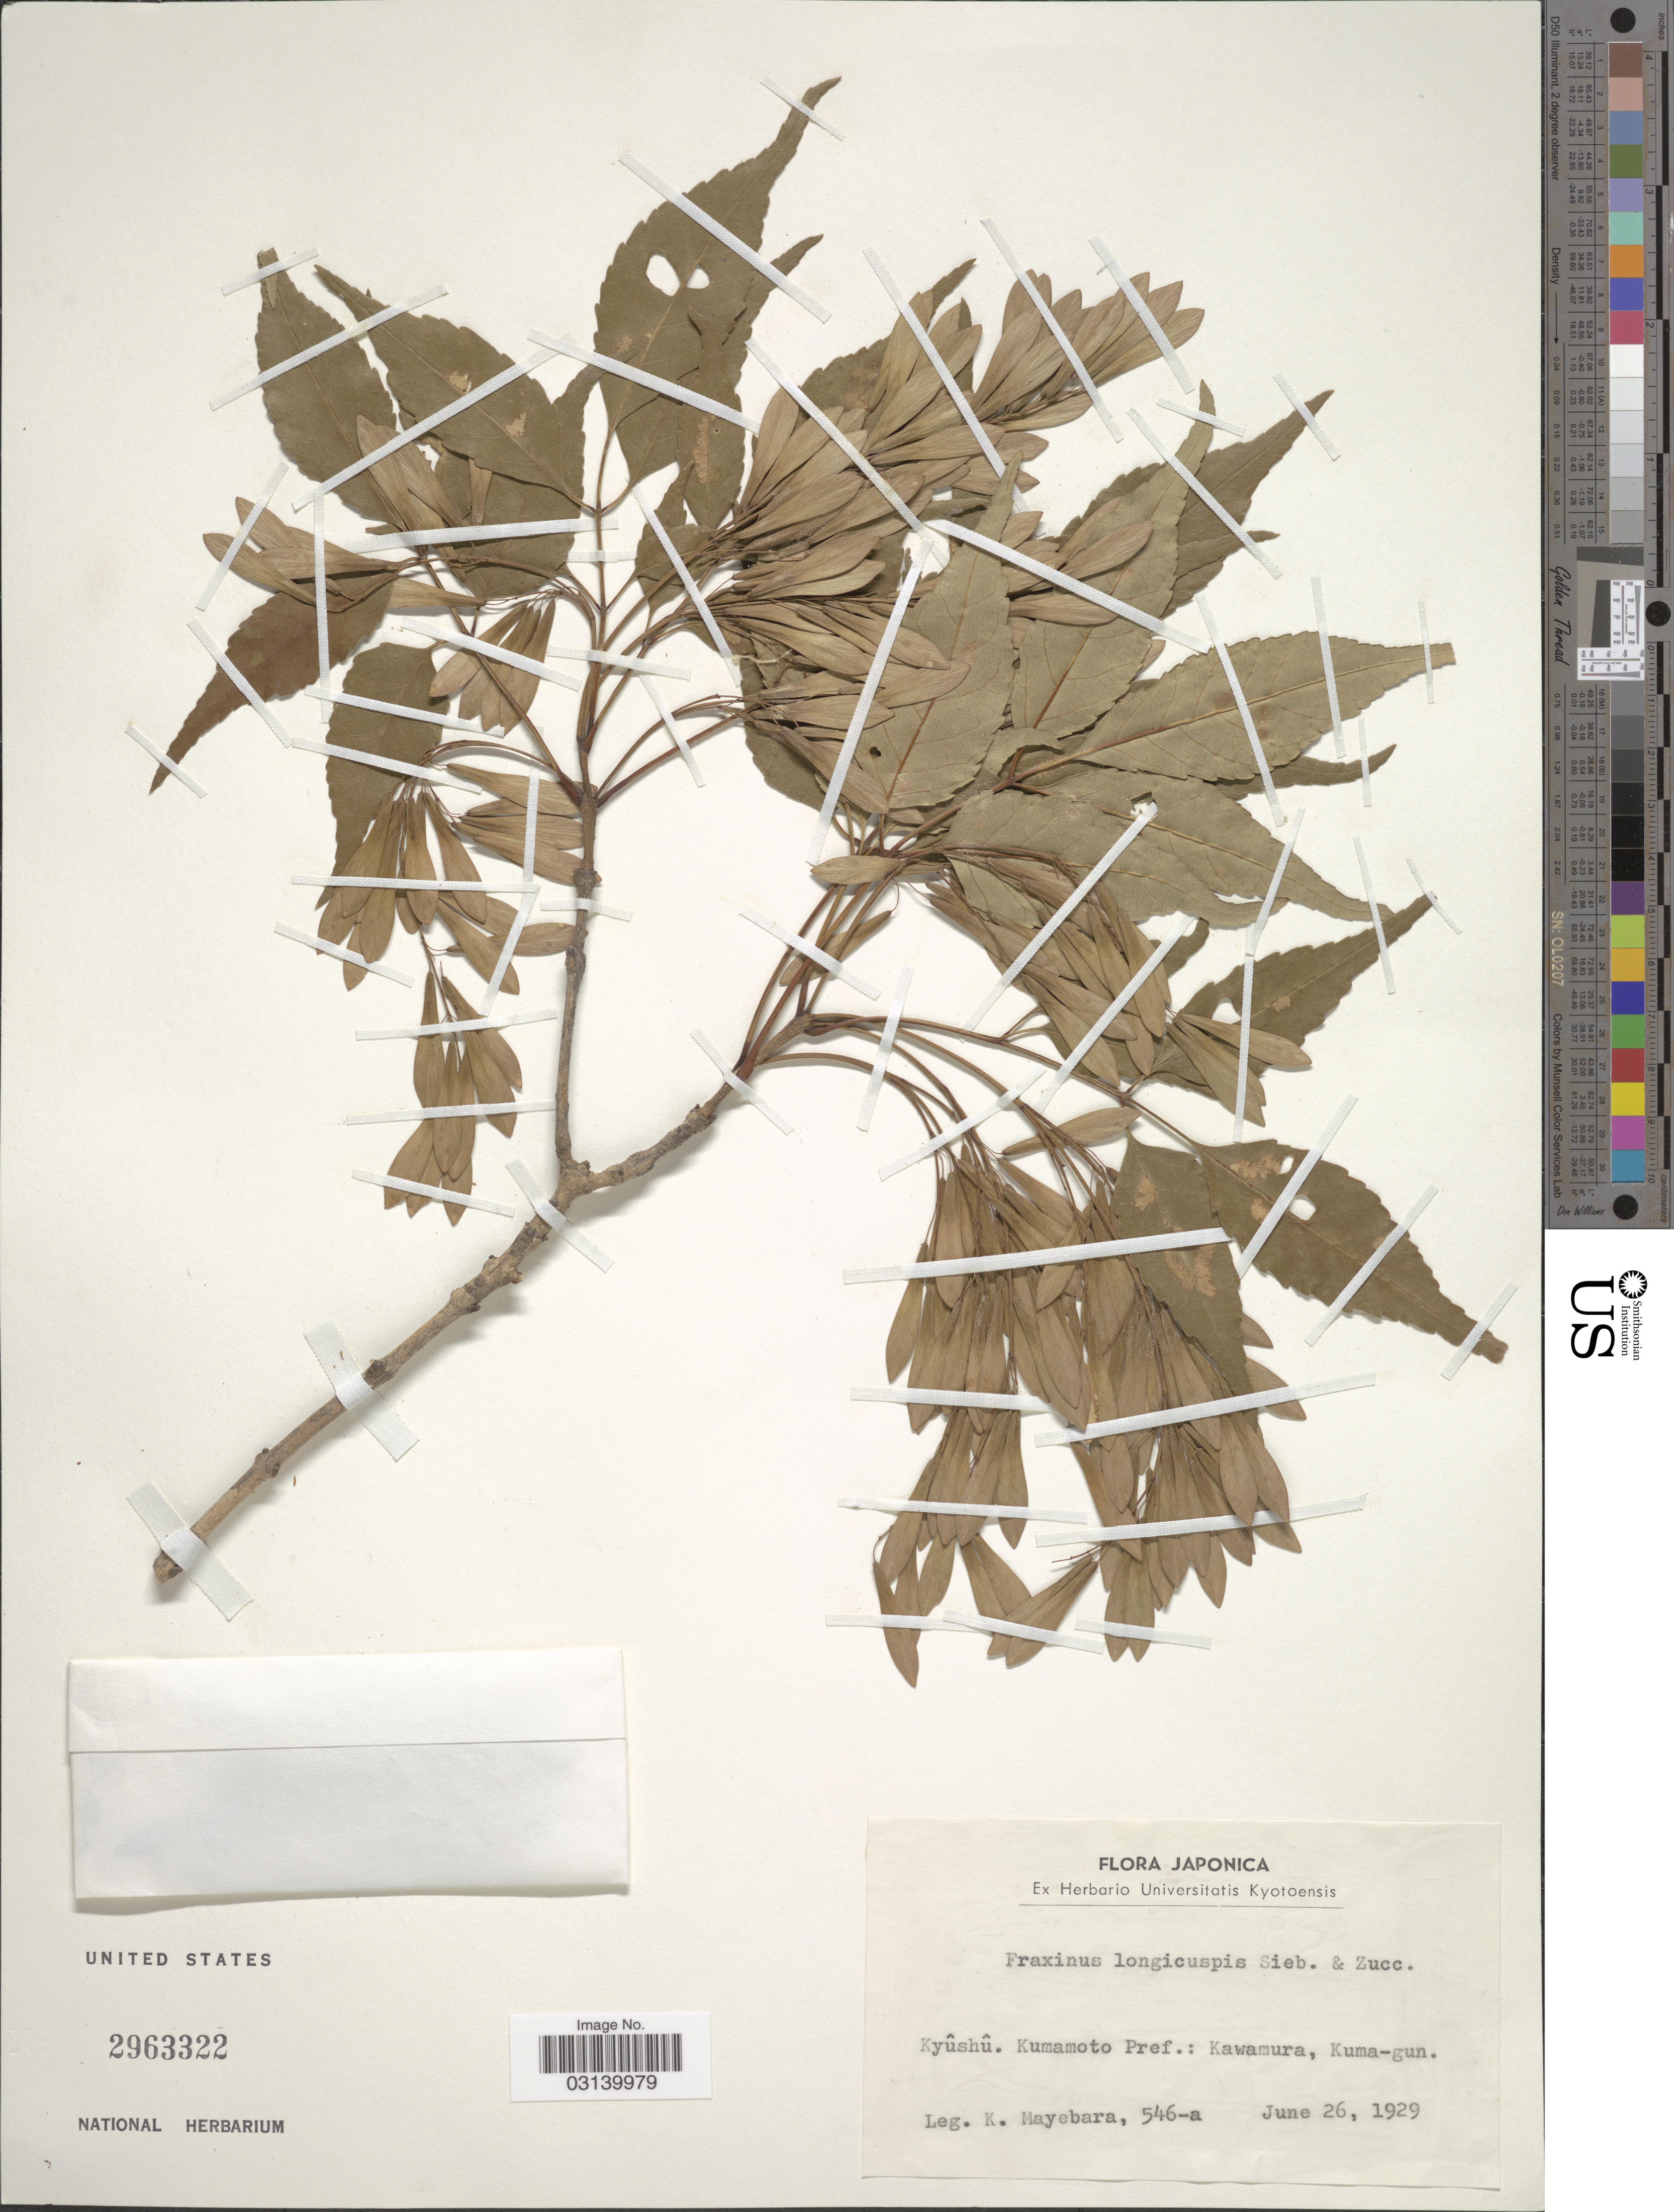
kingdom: Plantae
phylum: Tracheophyta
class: Magnoliopsida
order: Lamiales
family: Oleaceae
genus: Fraxinus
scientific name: Fraxinus longicuspis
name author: Siebold & Zucc.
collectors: K. Mayebara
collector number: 546-a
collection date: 1929-06-26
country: Japan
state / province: Kumamoto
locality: Kyûshû. Kumamoto Pref.: Kawamura, Kuma-gun.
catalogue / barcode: US 2963322